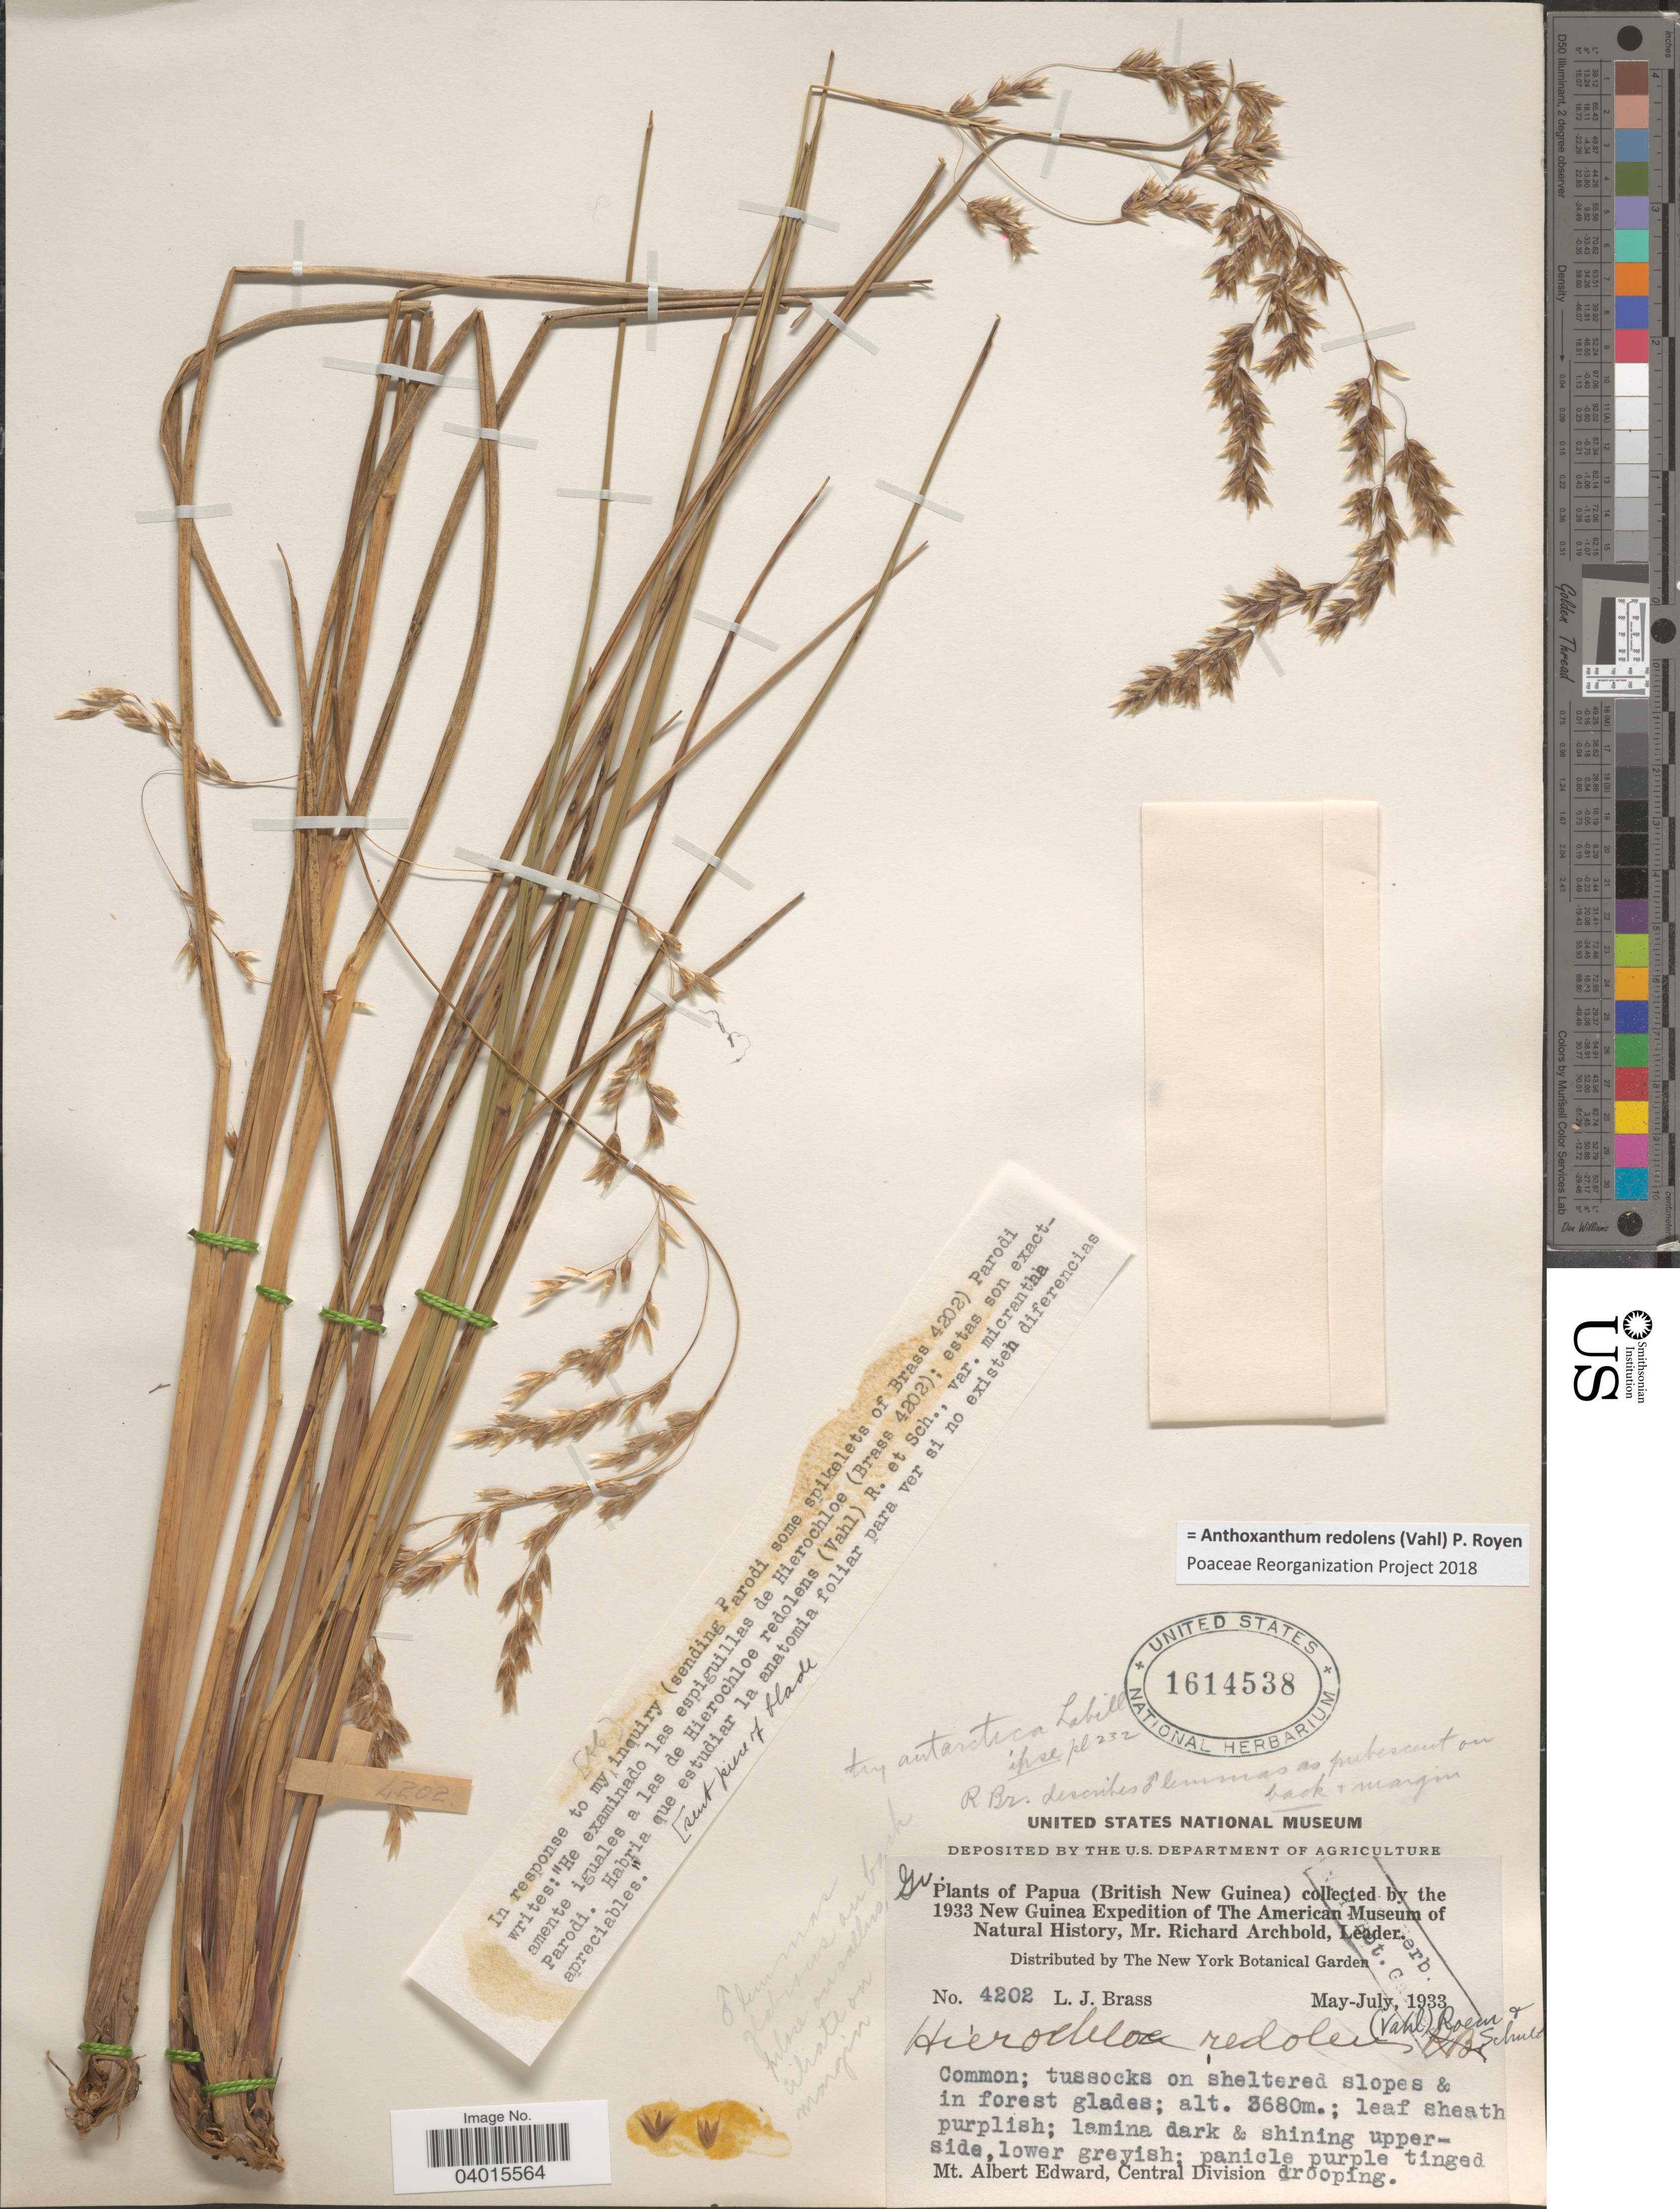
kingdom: Plantae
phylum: Tracheophyta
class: Liliopsida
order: Poales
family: Poaceae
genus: Anthoxanthum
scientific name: Anthoxanthum redolens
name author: (Vahl) P. Royen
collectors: L. J. Brass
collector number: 4202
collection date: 1933-05/1933-07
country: Papua New Guinea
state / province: Central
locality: Papua (British New Guinea). Mt. Albert Edward, Central Division.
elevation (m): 3680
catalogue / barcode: US 1614538